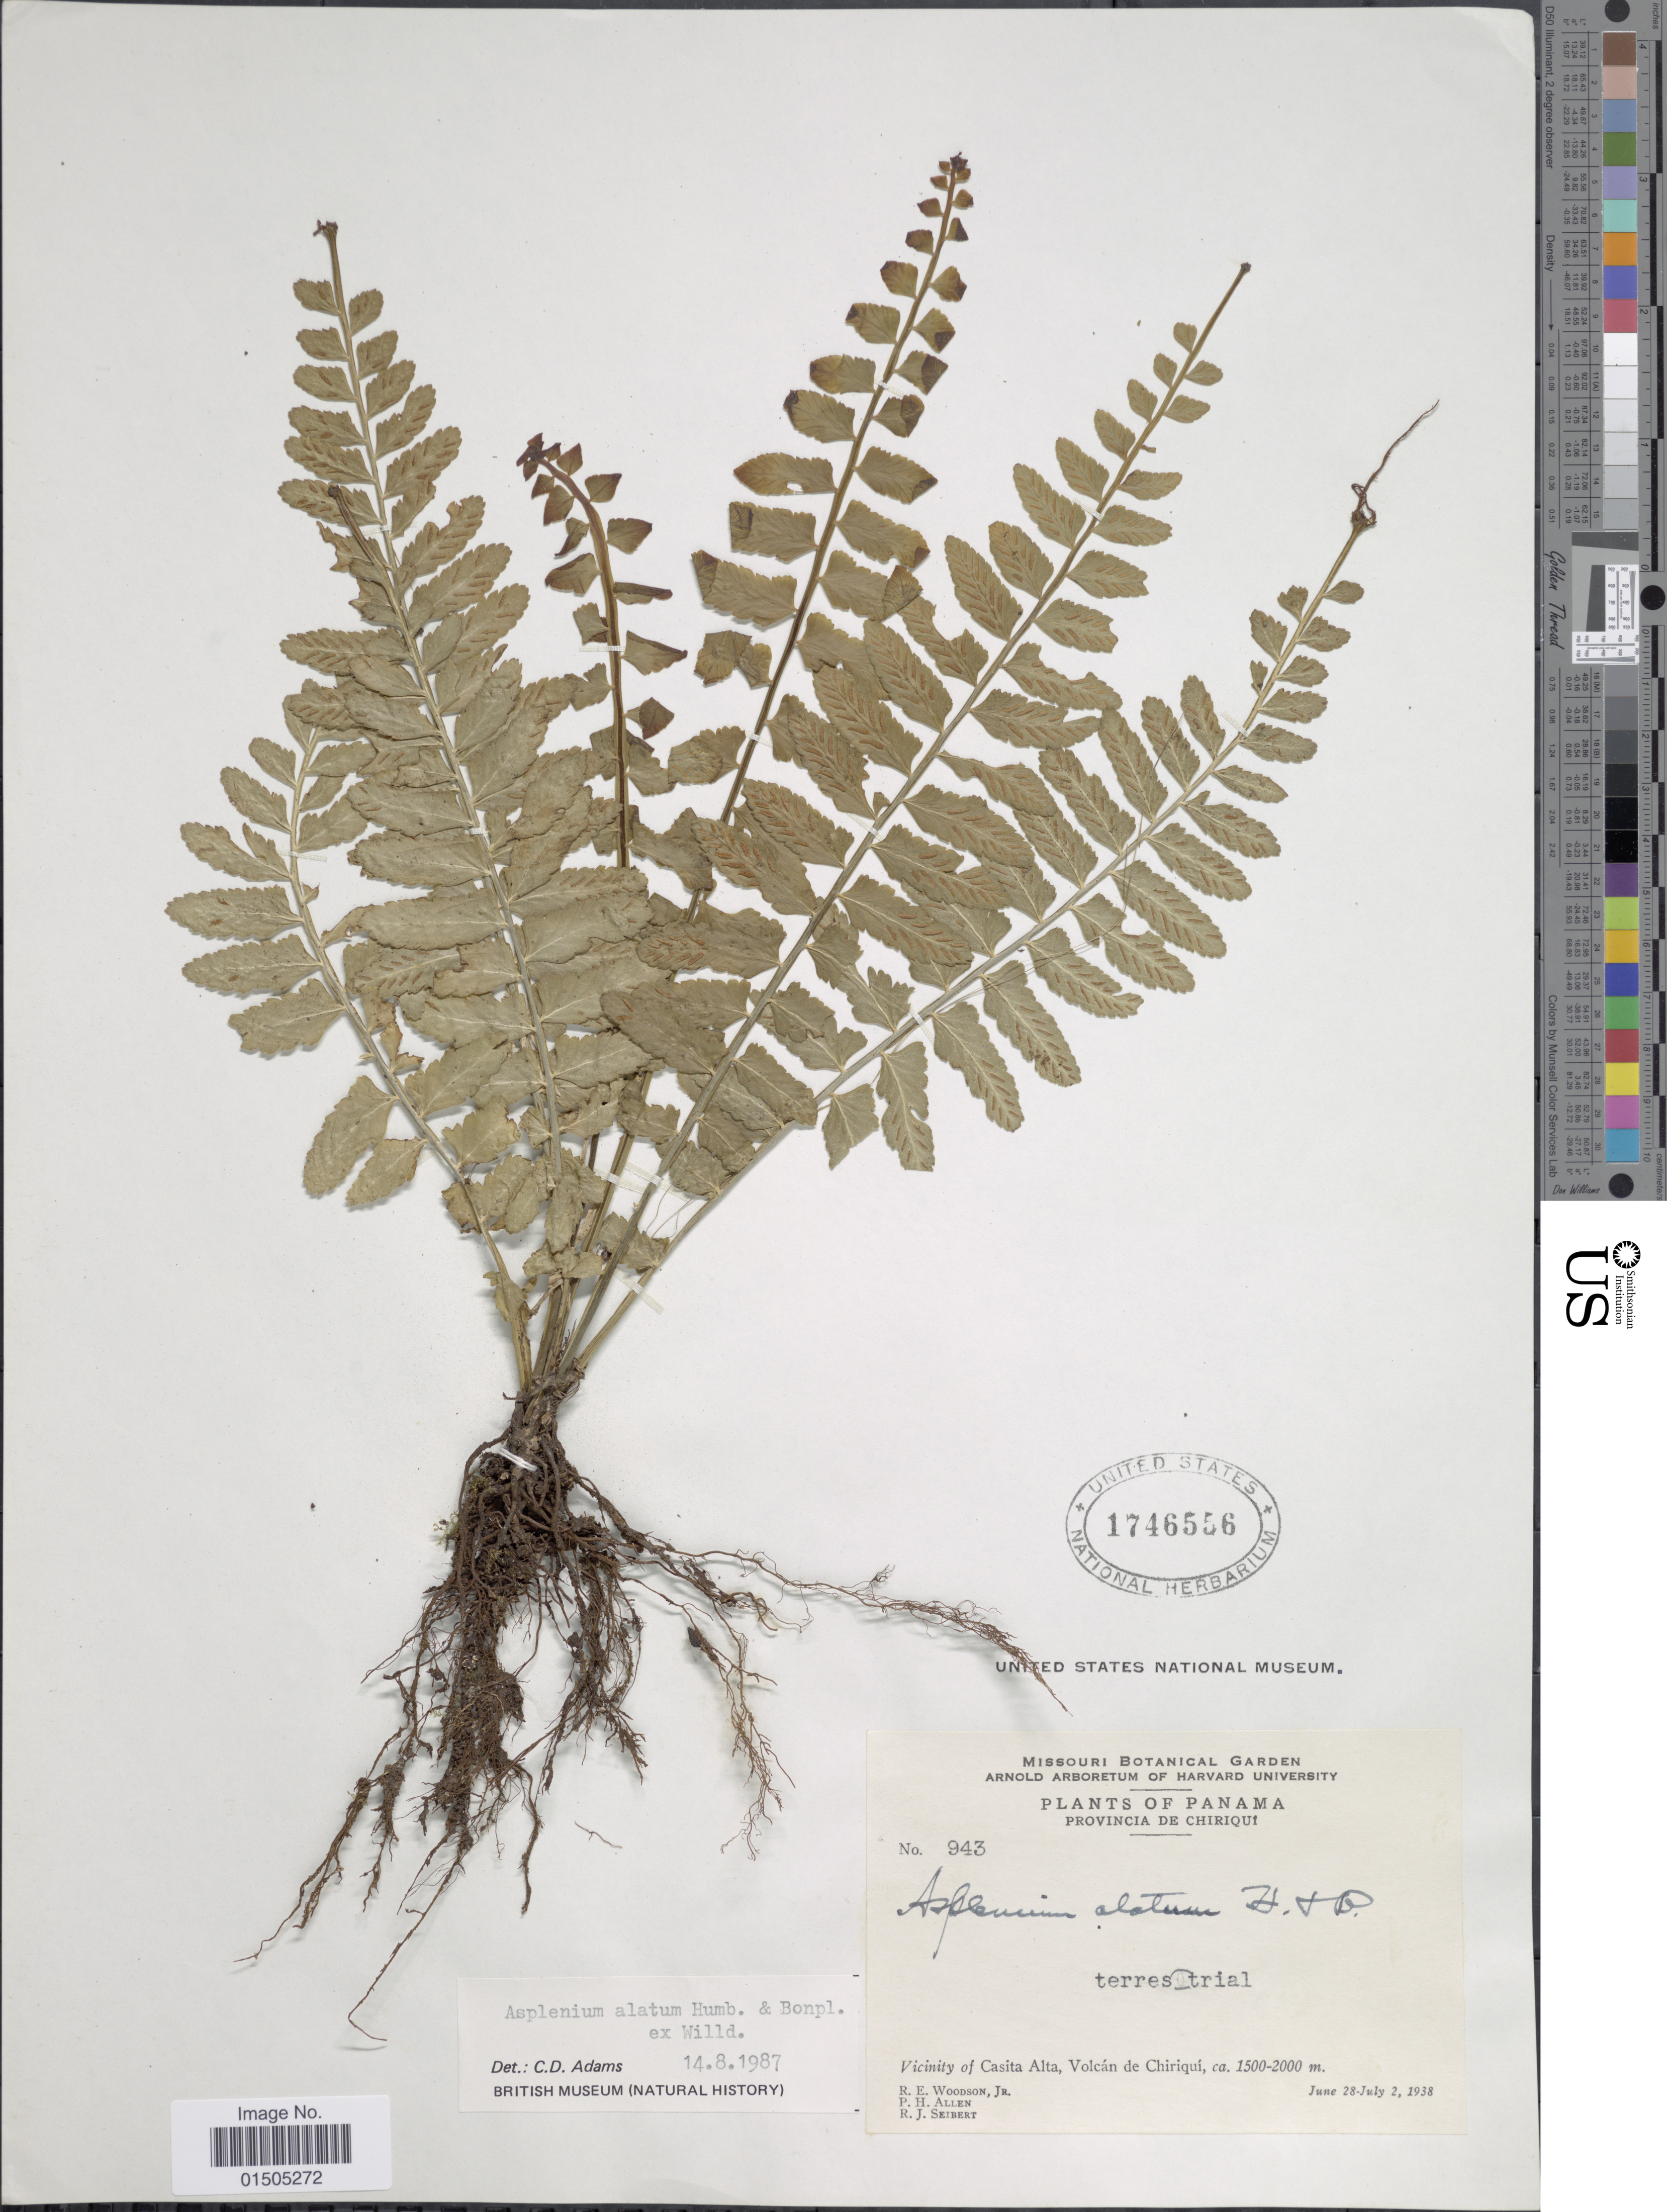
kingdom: Plantae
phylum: Tracheophyta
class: Polypodiopsida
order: Polypodiales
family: Aspleniaceae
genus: Asplenium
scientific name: Asplenium alatum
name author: Humb. & Bonpl. ex Willd.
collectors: R. E. Woodson, P. H. Allen & R. J. Seibert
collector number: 943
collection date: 1938-06-28/1938-07-02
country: Panama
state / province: Chiriqui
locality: Vicinity of Casita Alta, Volcán de Chiriquí.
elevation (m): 1500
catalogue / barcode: US 1746556